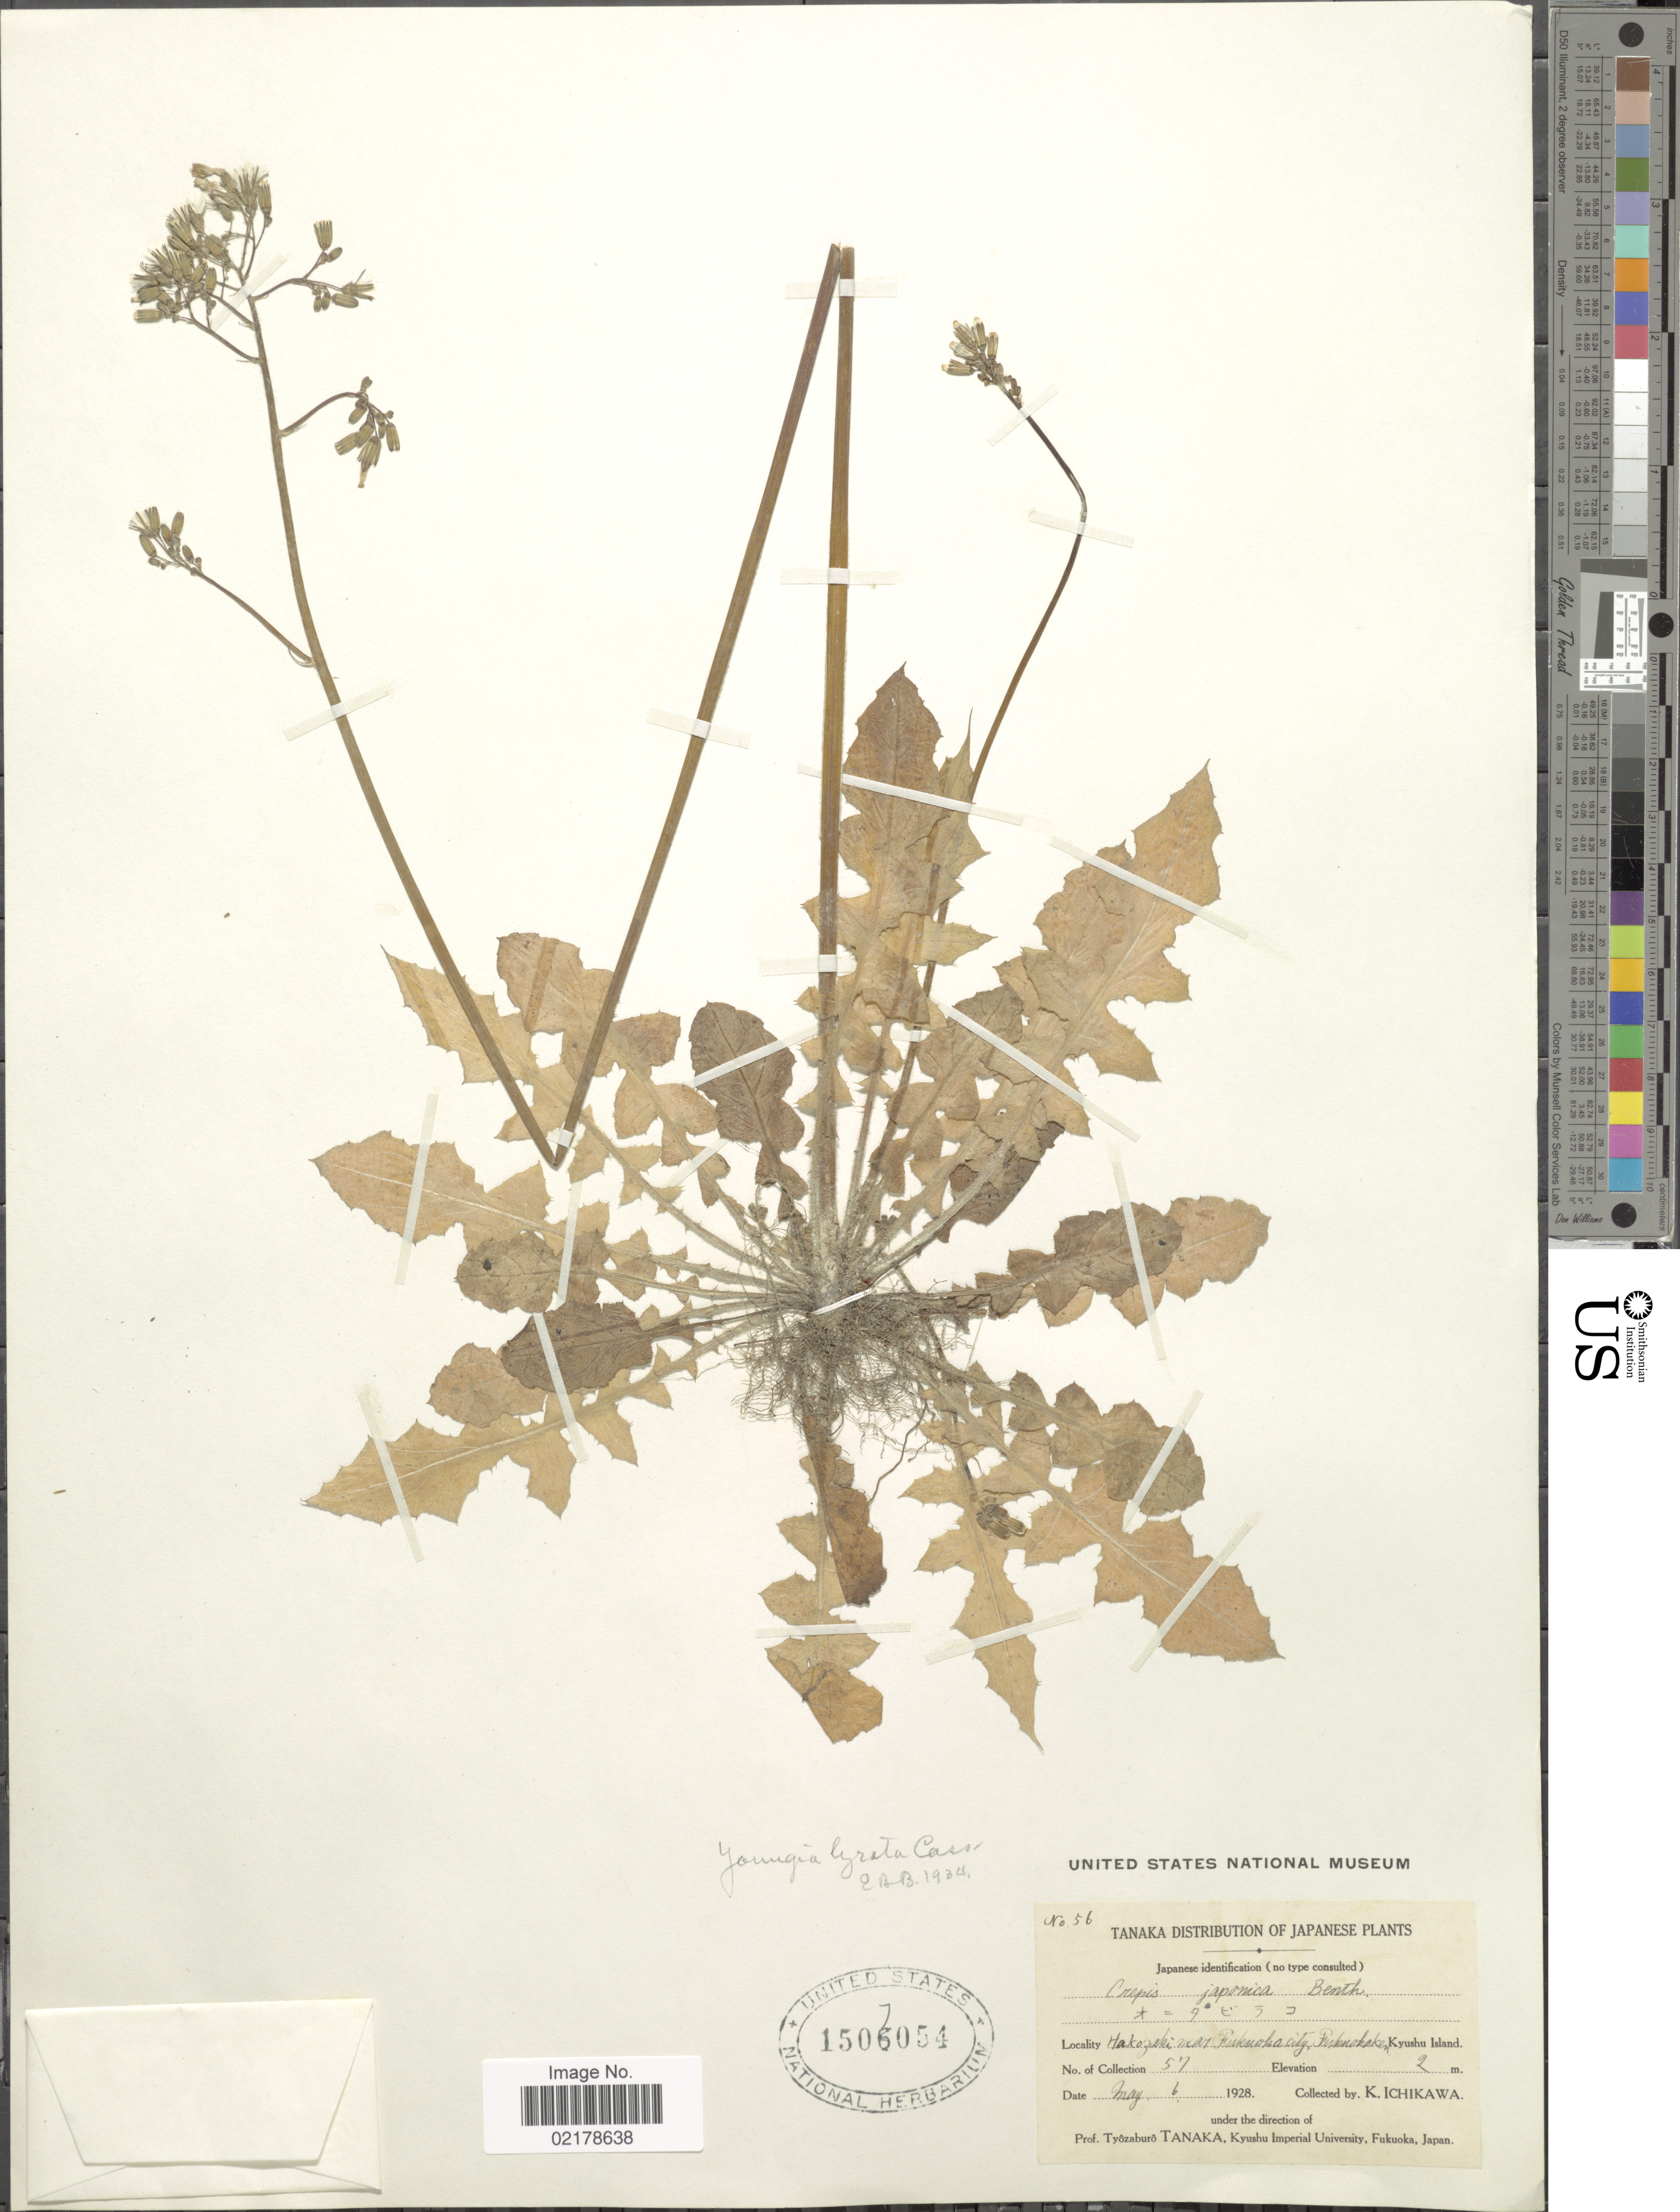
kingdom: Plantae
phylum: Tracheophyta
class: Magnoliopsida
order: Asterales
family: Asteraceae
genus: Youngia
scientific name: Youngia japonica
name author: (L.) DC.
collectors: K. Ichikawa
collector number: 56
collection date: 1928-05-06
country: Japan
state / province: Hukuoka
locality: Hakozaki, near Fukuoka city, Fukuokaken, Kyushu Island.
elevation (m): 2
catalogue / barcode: US 1507054